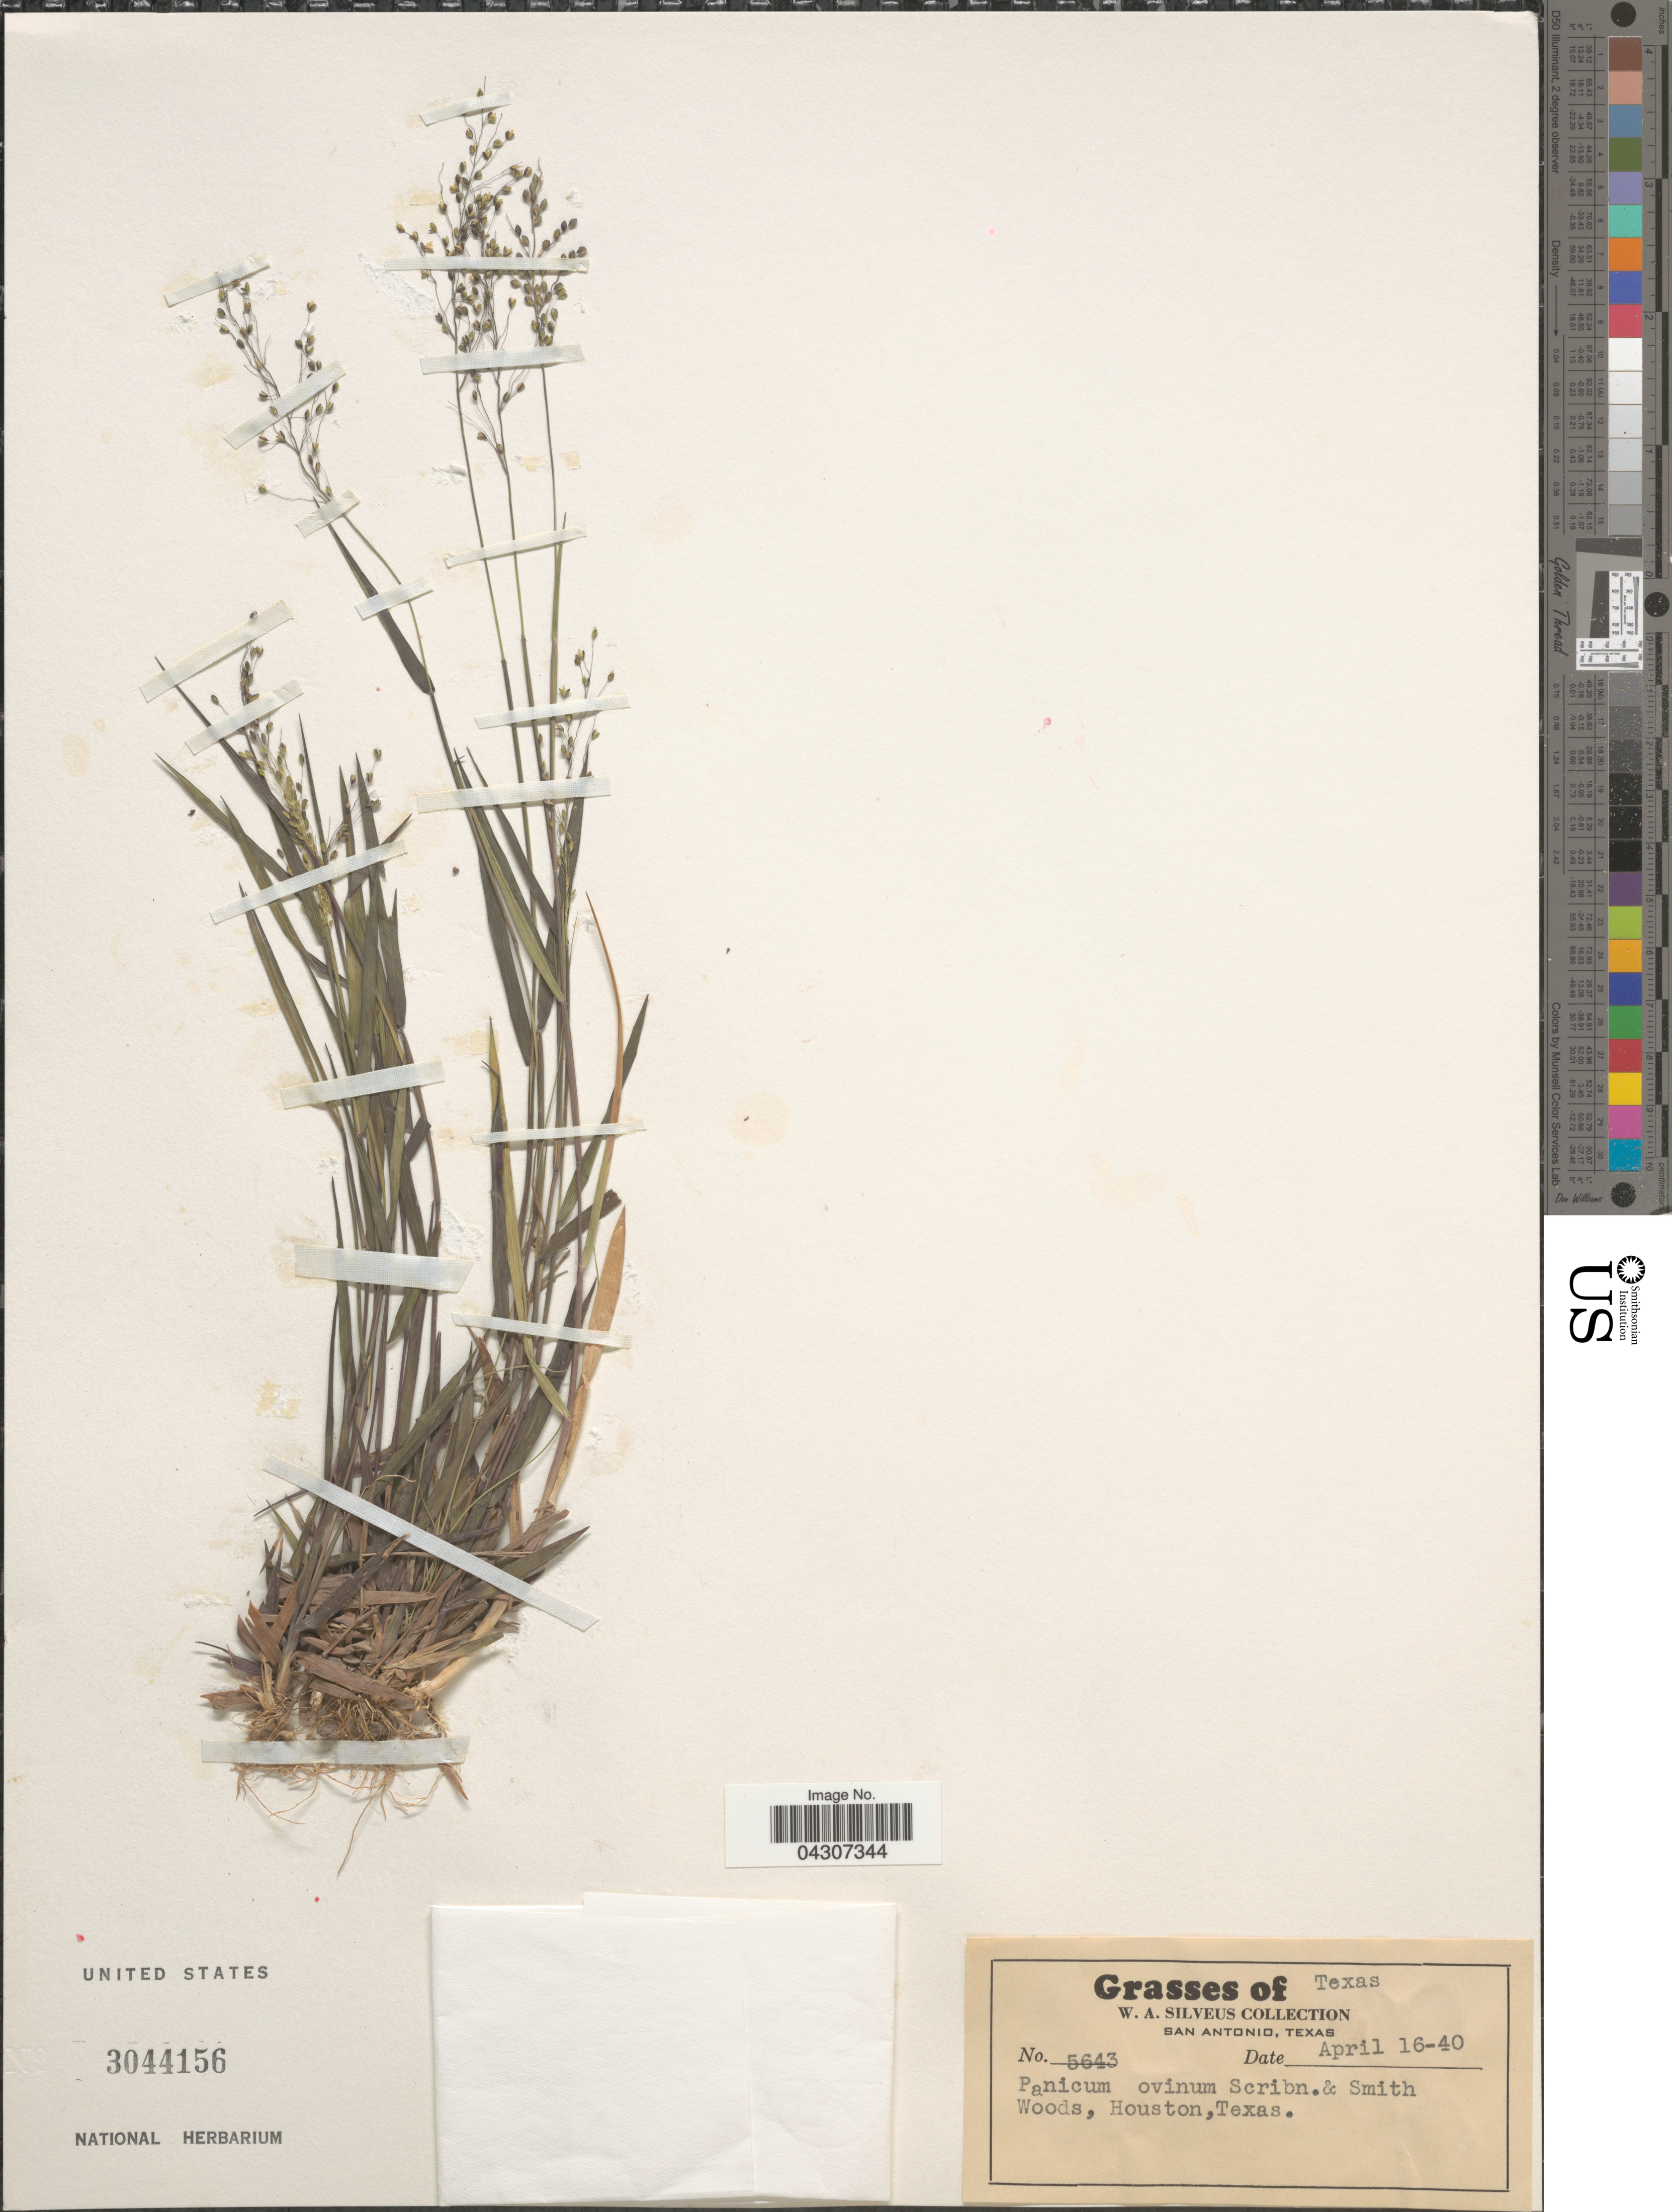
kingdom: Plantae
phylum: Tracheophyta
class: Liliopsida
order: Poales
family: Poaceae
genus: Dichanthelium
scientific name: Dichanthelium aciculare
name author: (Desv. ex Poir.) Gould & C.A. Clark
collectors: W. Silveus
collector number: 5643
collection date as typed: Transcribed d/m/y: 16/4/40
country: United States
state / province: Texas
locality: Houston.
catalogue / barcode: US 3044156